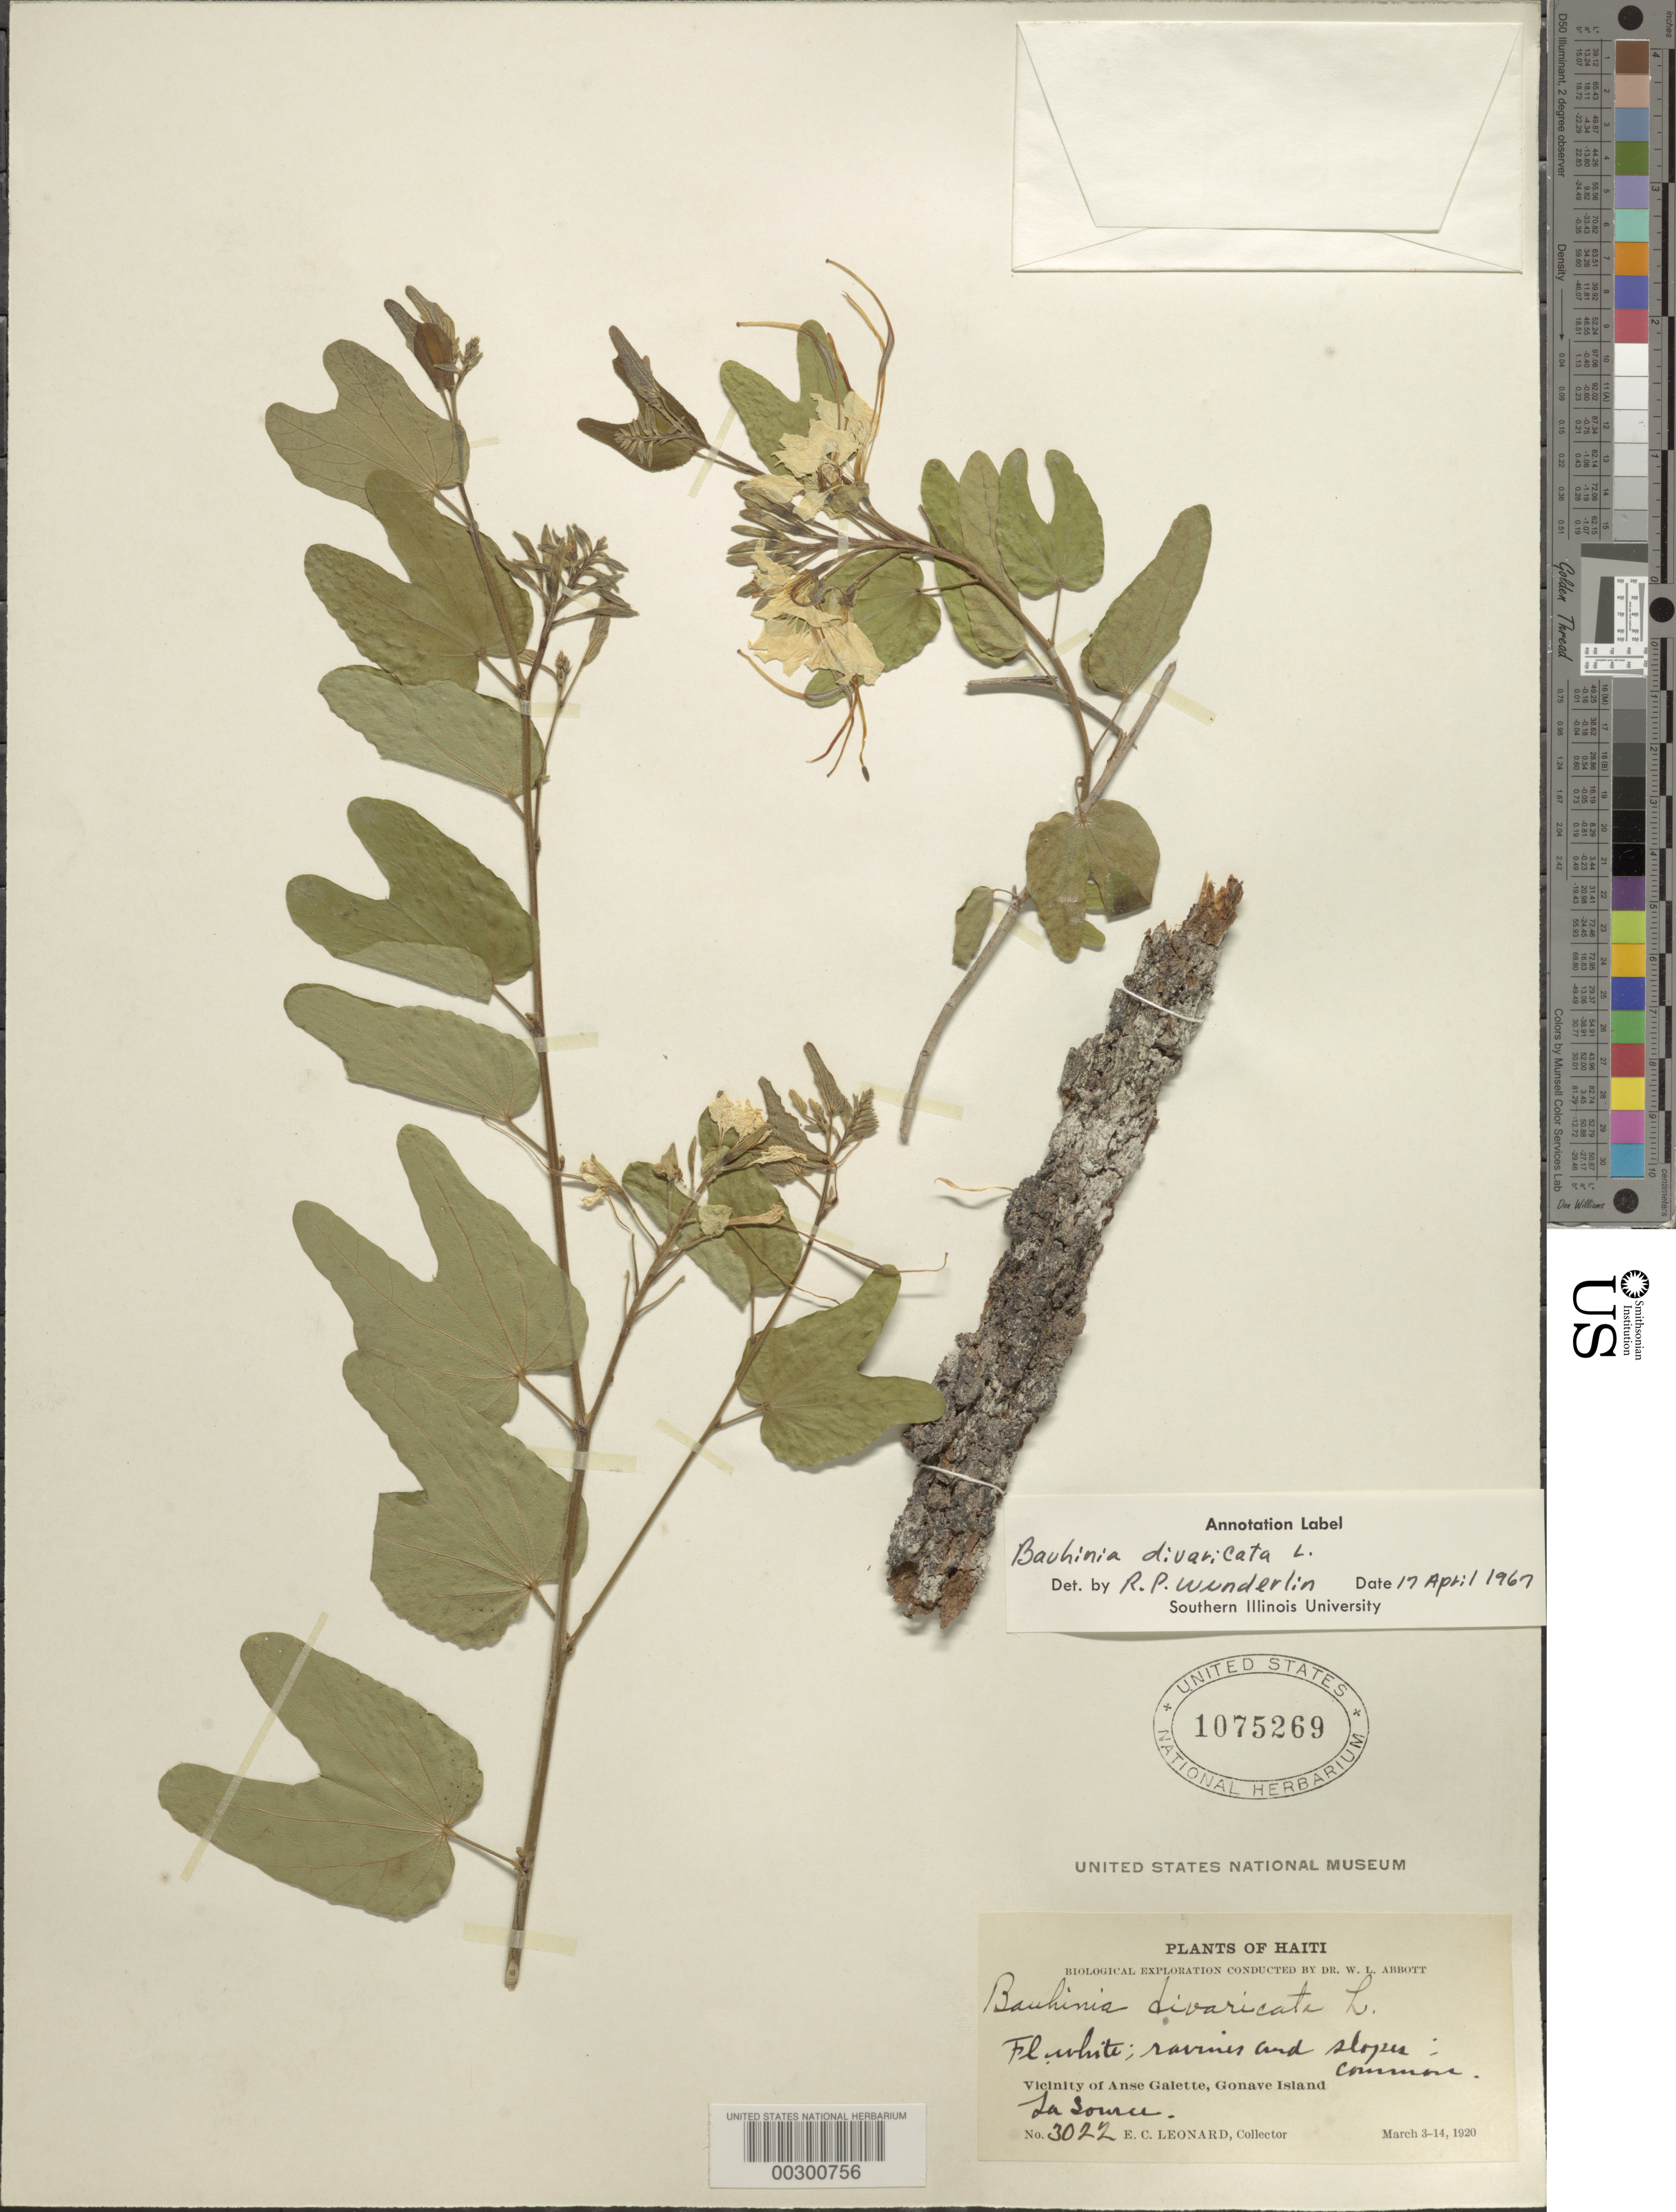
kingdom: Plantae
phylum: Tracheophyta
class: Magnoliopsida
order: Fabales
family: Fabaceae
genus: Bauhinia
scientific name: Bauhinia divaricata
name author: L.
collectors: E. C. Leonard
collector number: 3022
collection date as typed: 03 Mar 1920 to 14 Mar 1920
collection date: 1920-03-03/1920-03-14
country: Haiti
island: Hispaniola Island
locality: La source, vicinity of anse galette, gonave island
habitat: Ravines and slopes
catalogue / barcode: US 1075269